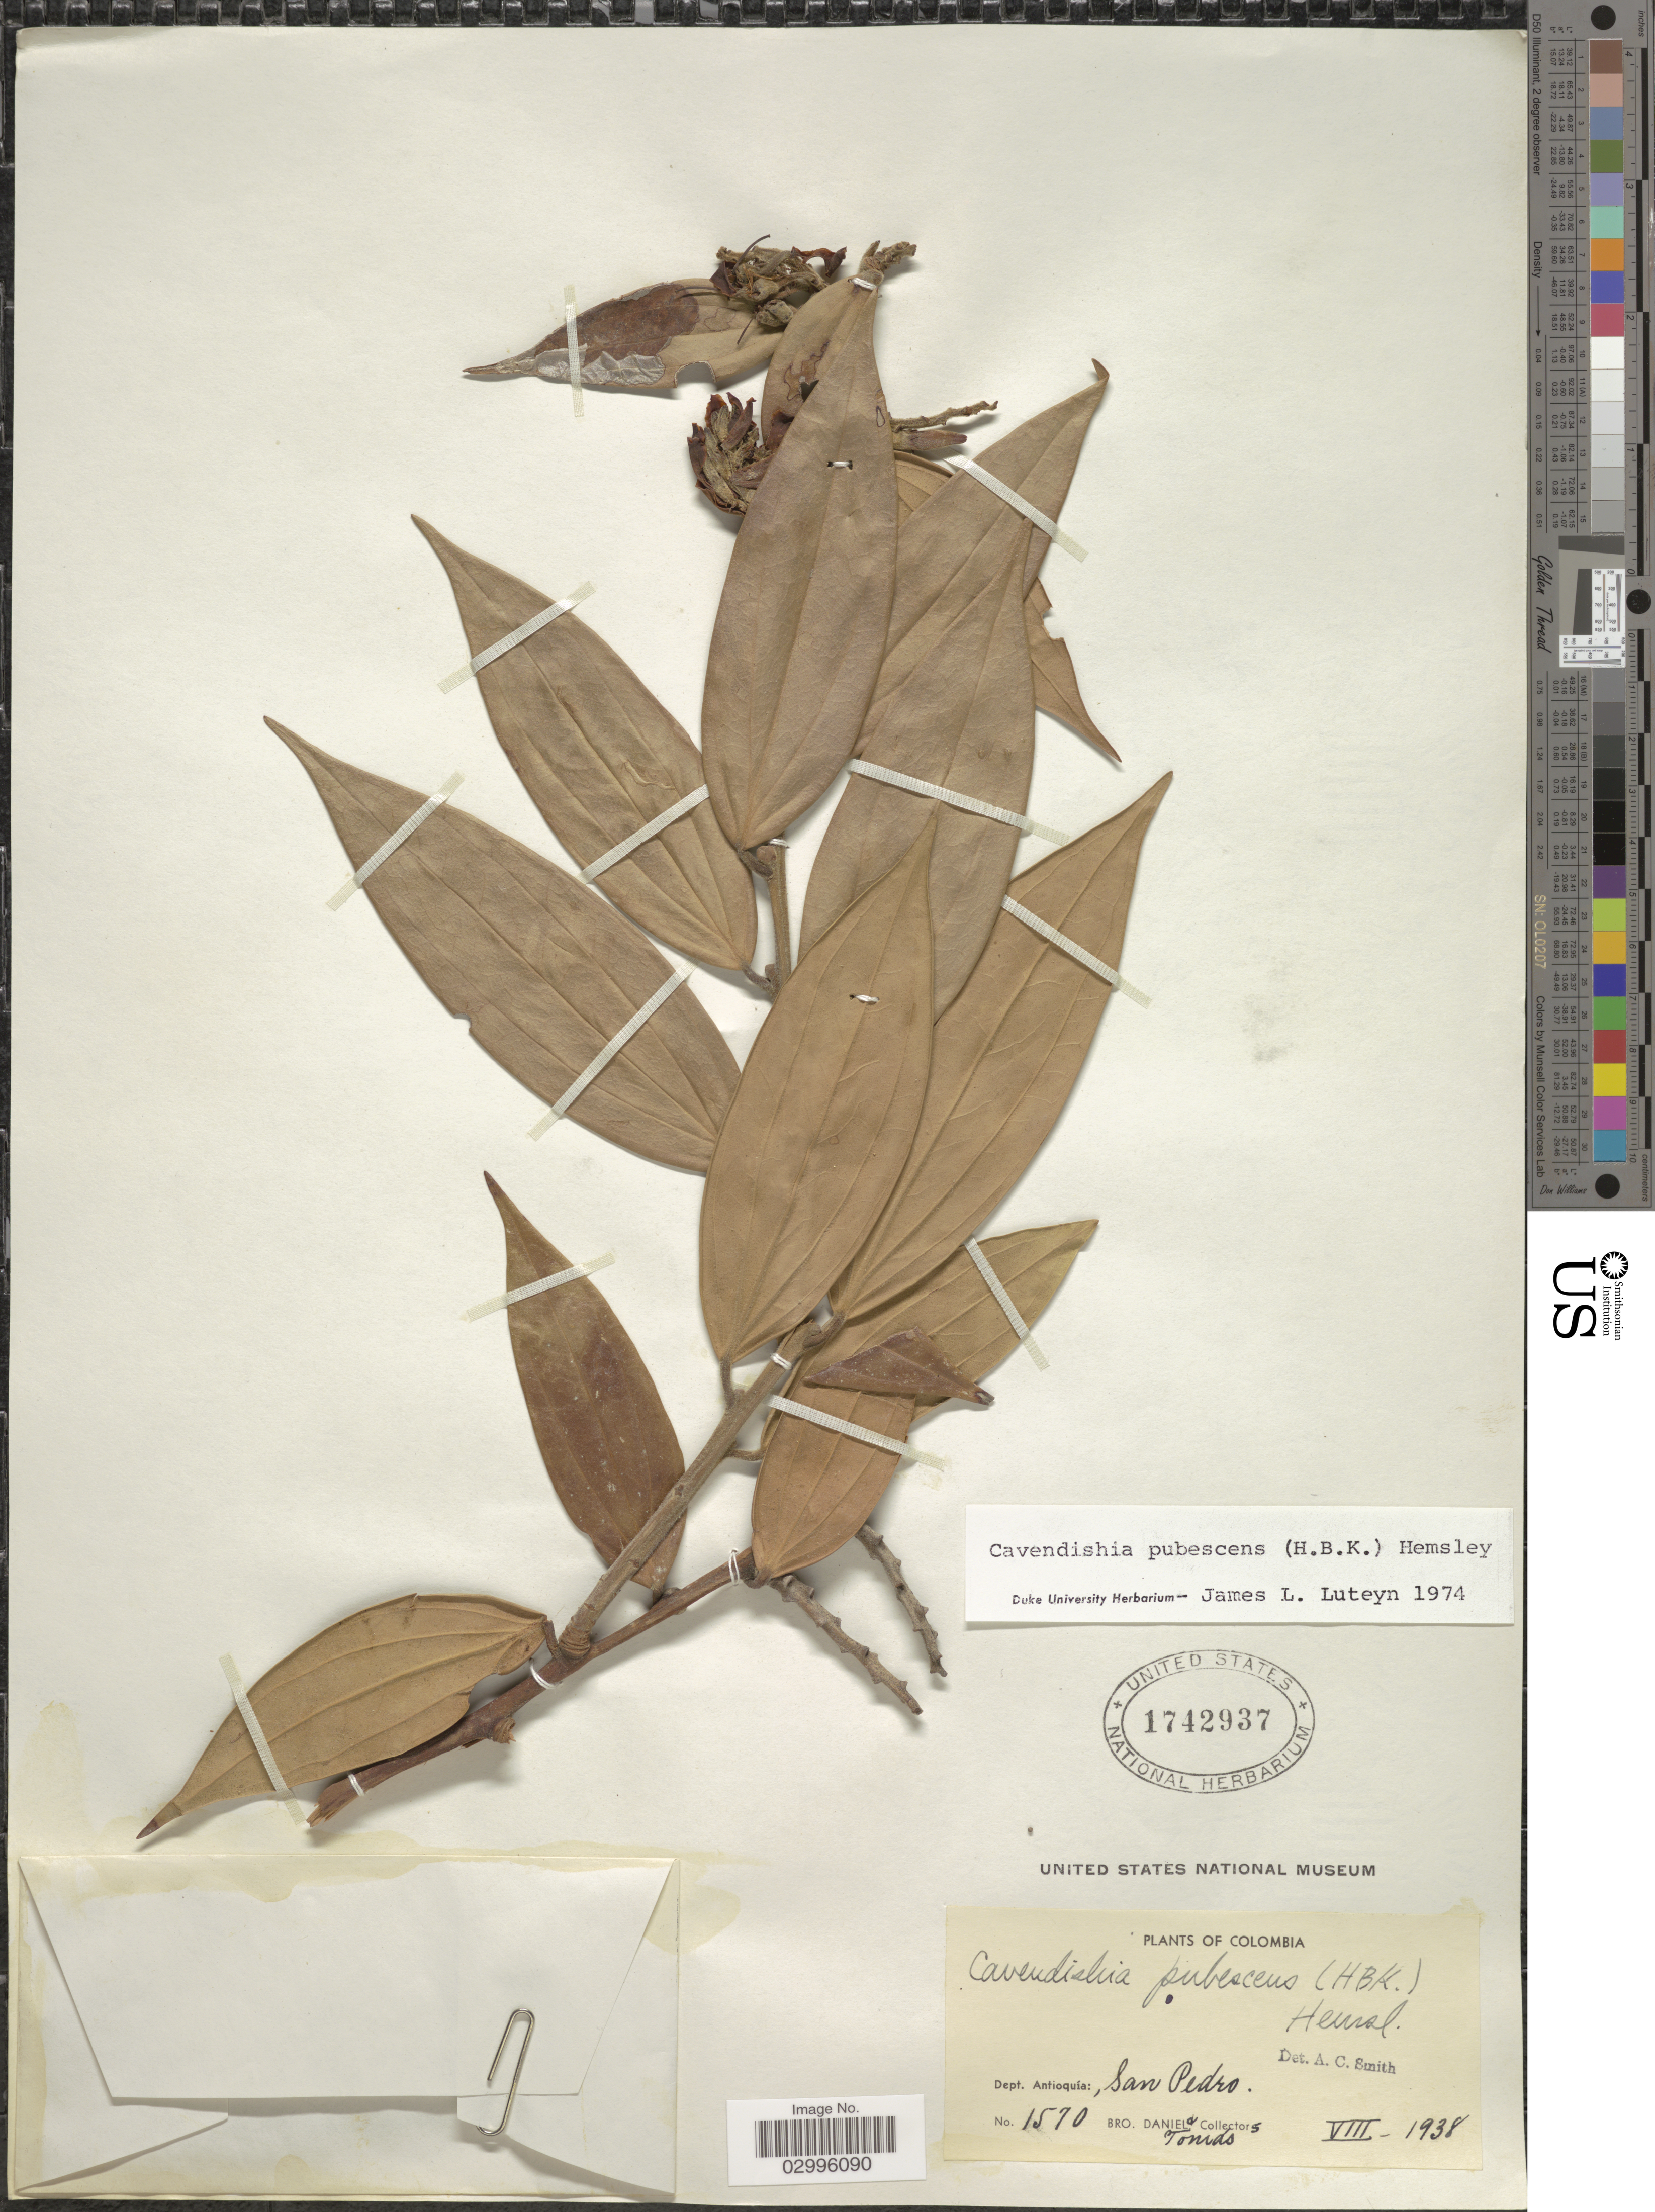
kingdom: Plantae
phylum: Tracheophyta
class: Magnoliopsida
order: Ericales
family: Ericaceae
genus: Cavendishia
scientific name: Cavendishia pubescens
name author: (Kunth) Hemsl.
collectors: Bro. Daniel & -. Tomas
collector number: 1570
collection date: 1938-08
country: Colombia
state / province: Antioquia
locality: Dept. Antioquía, San Pedro.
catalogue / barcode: US 1742937